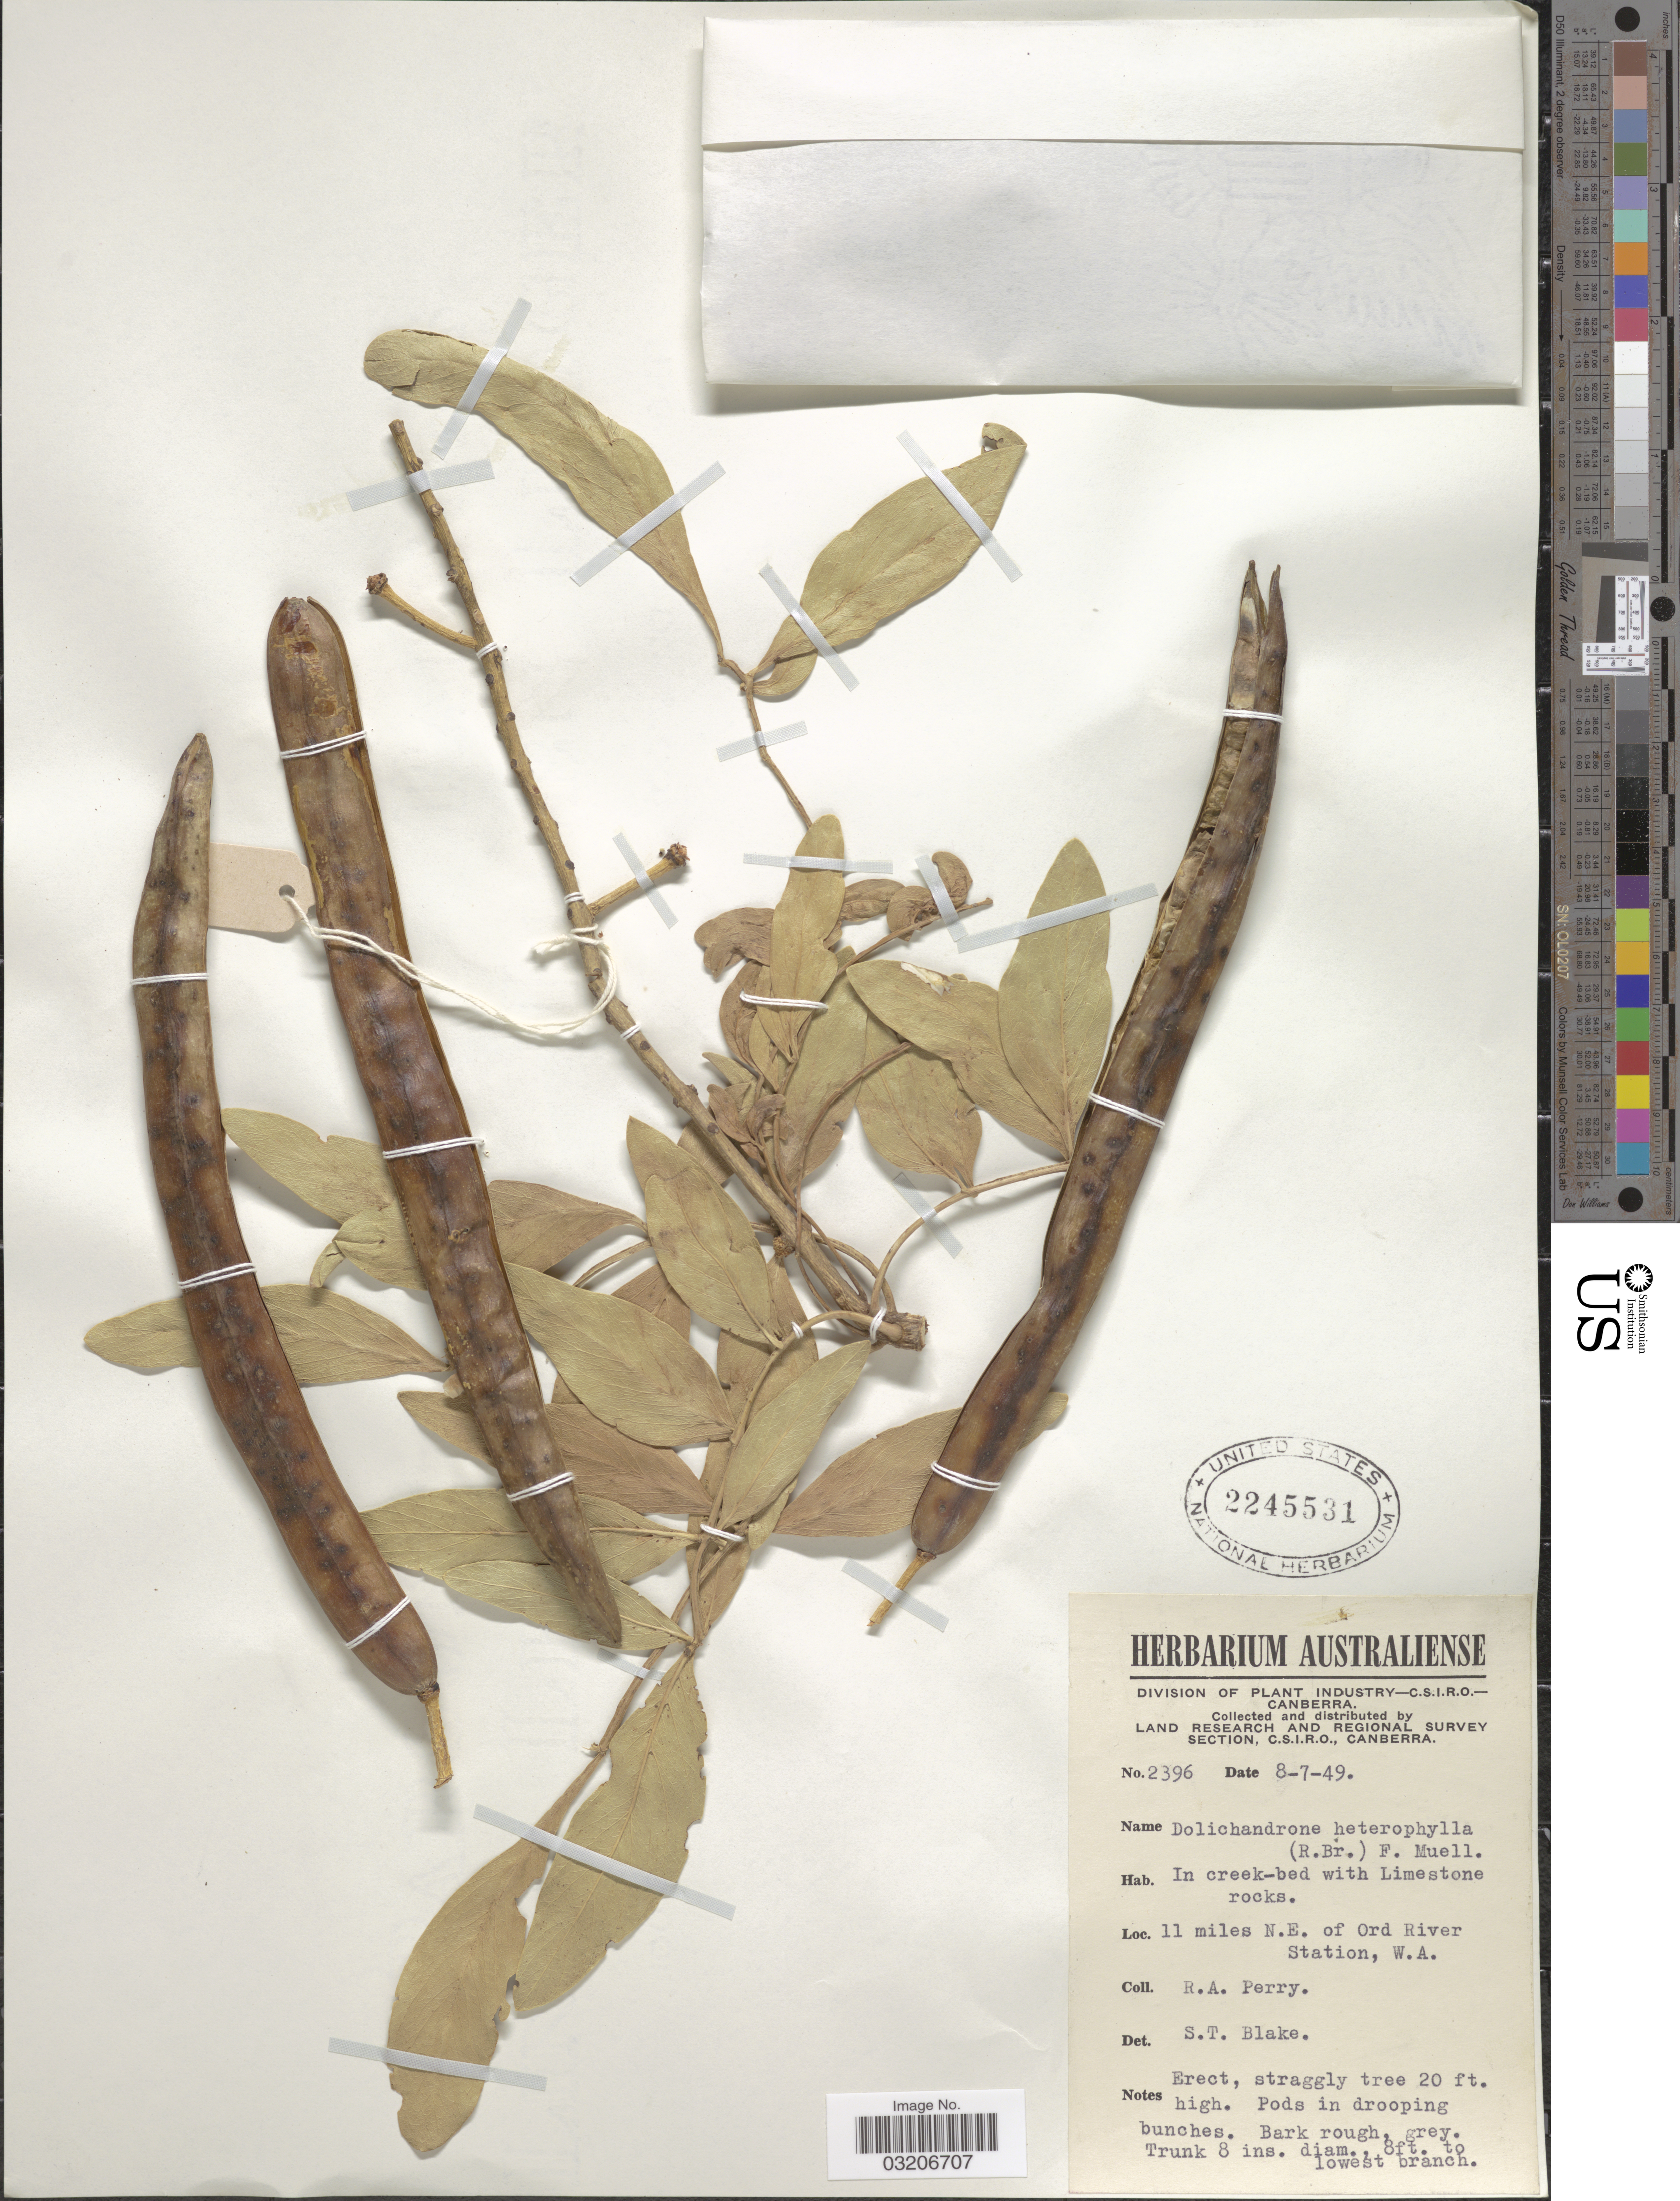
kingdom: Plantae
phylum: Tracheophyta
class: Magnoliopsida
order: Lamiales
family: Bignoniaceae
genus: Dolichandrone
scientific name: Dolichandrone heterophylla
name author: (R. Br.) F. Muell.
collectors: Perry, R. A.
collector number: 2396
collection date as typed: Transcribed d/m/y: 8/7/49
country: Australia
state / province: Western Australia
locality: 11 miles N.E. of Ord River Station, W.A.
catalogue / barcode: US 2245531